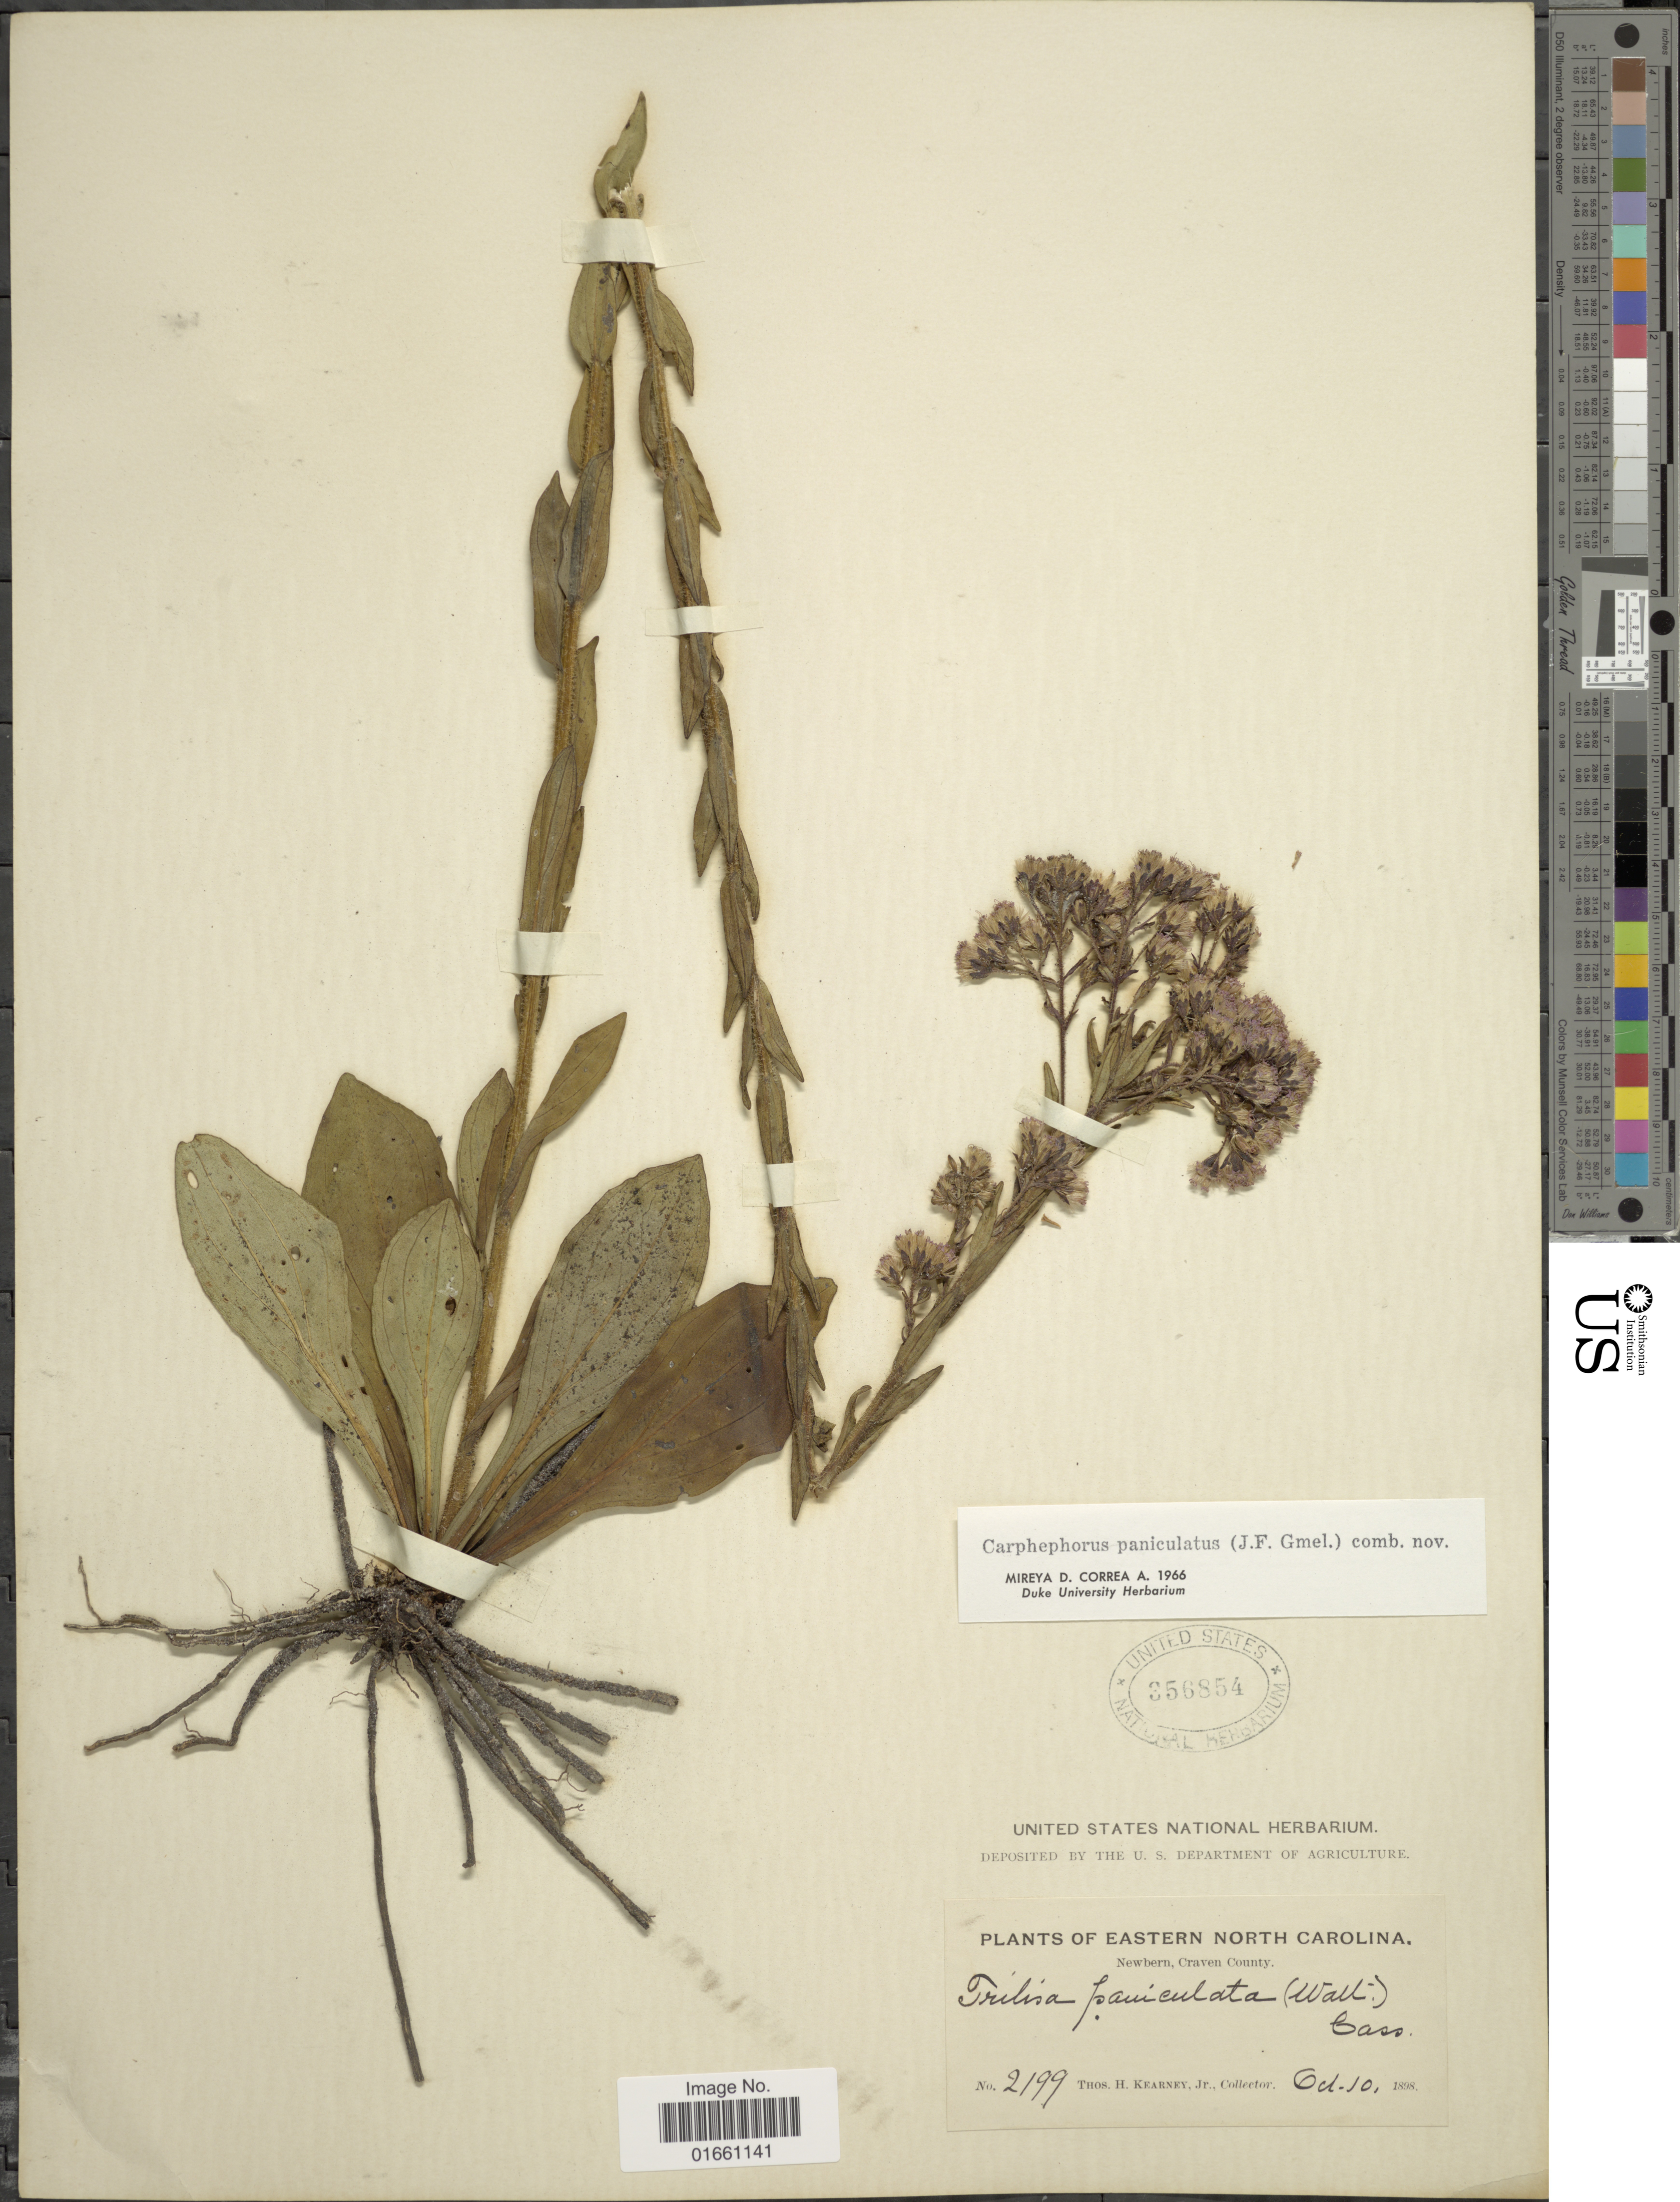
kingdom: Plantae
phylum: Tracheophyta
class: Magnoliopsida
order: Asterales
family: Asteraceae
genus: Trilisa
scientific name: Trilisa paniculata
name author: (J.F. Gmel.) Cass.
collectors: T. H. Kearney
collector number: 2199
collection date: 1898-10-10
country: United States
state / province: North Carolina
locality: Eastern North Carolina, Newbern, Craven County.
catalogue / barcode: US 356854